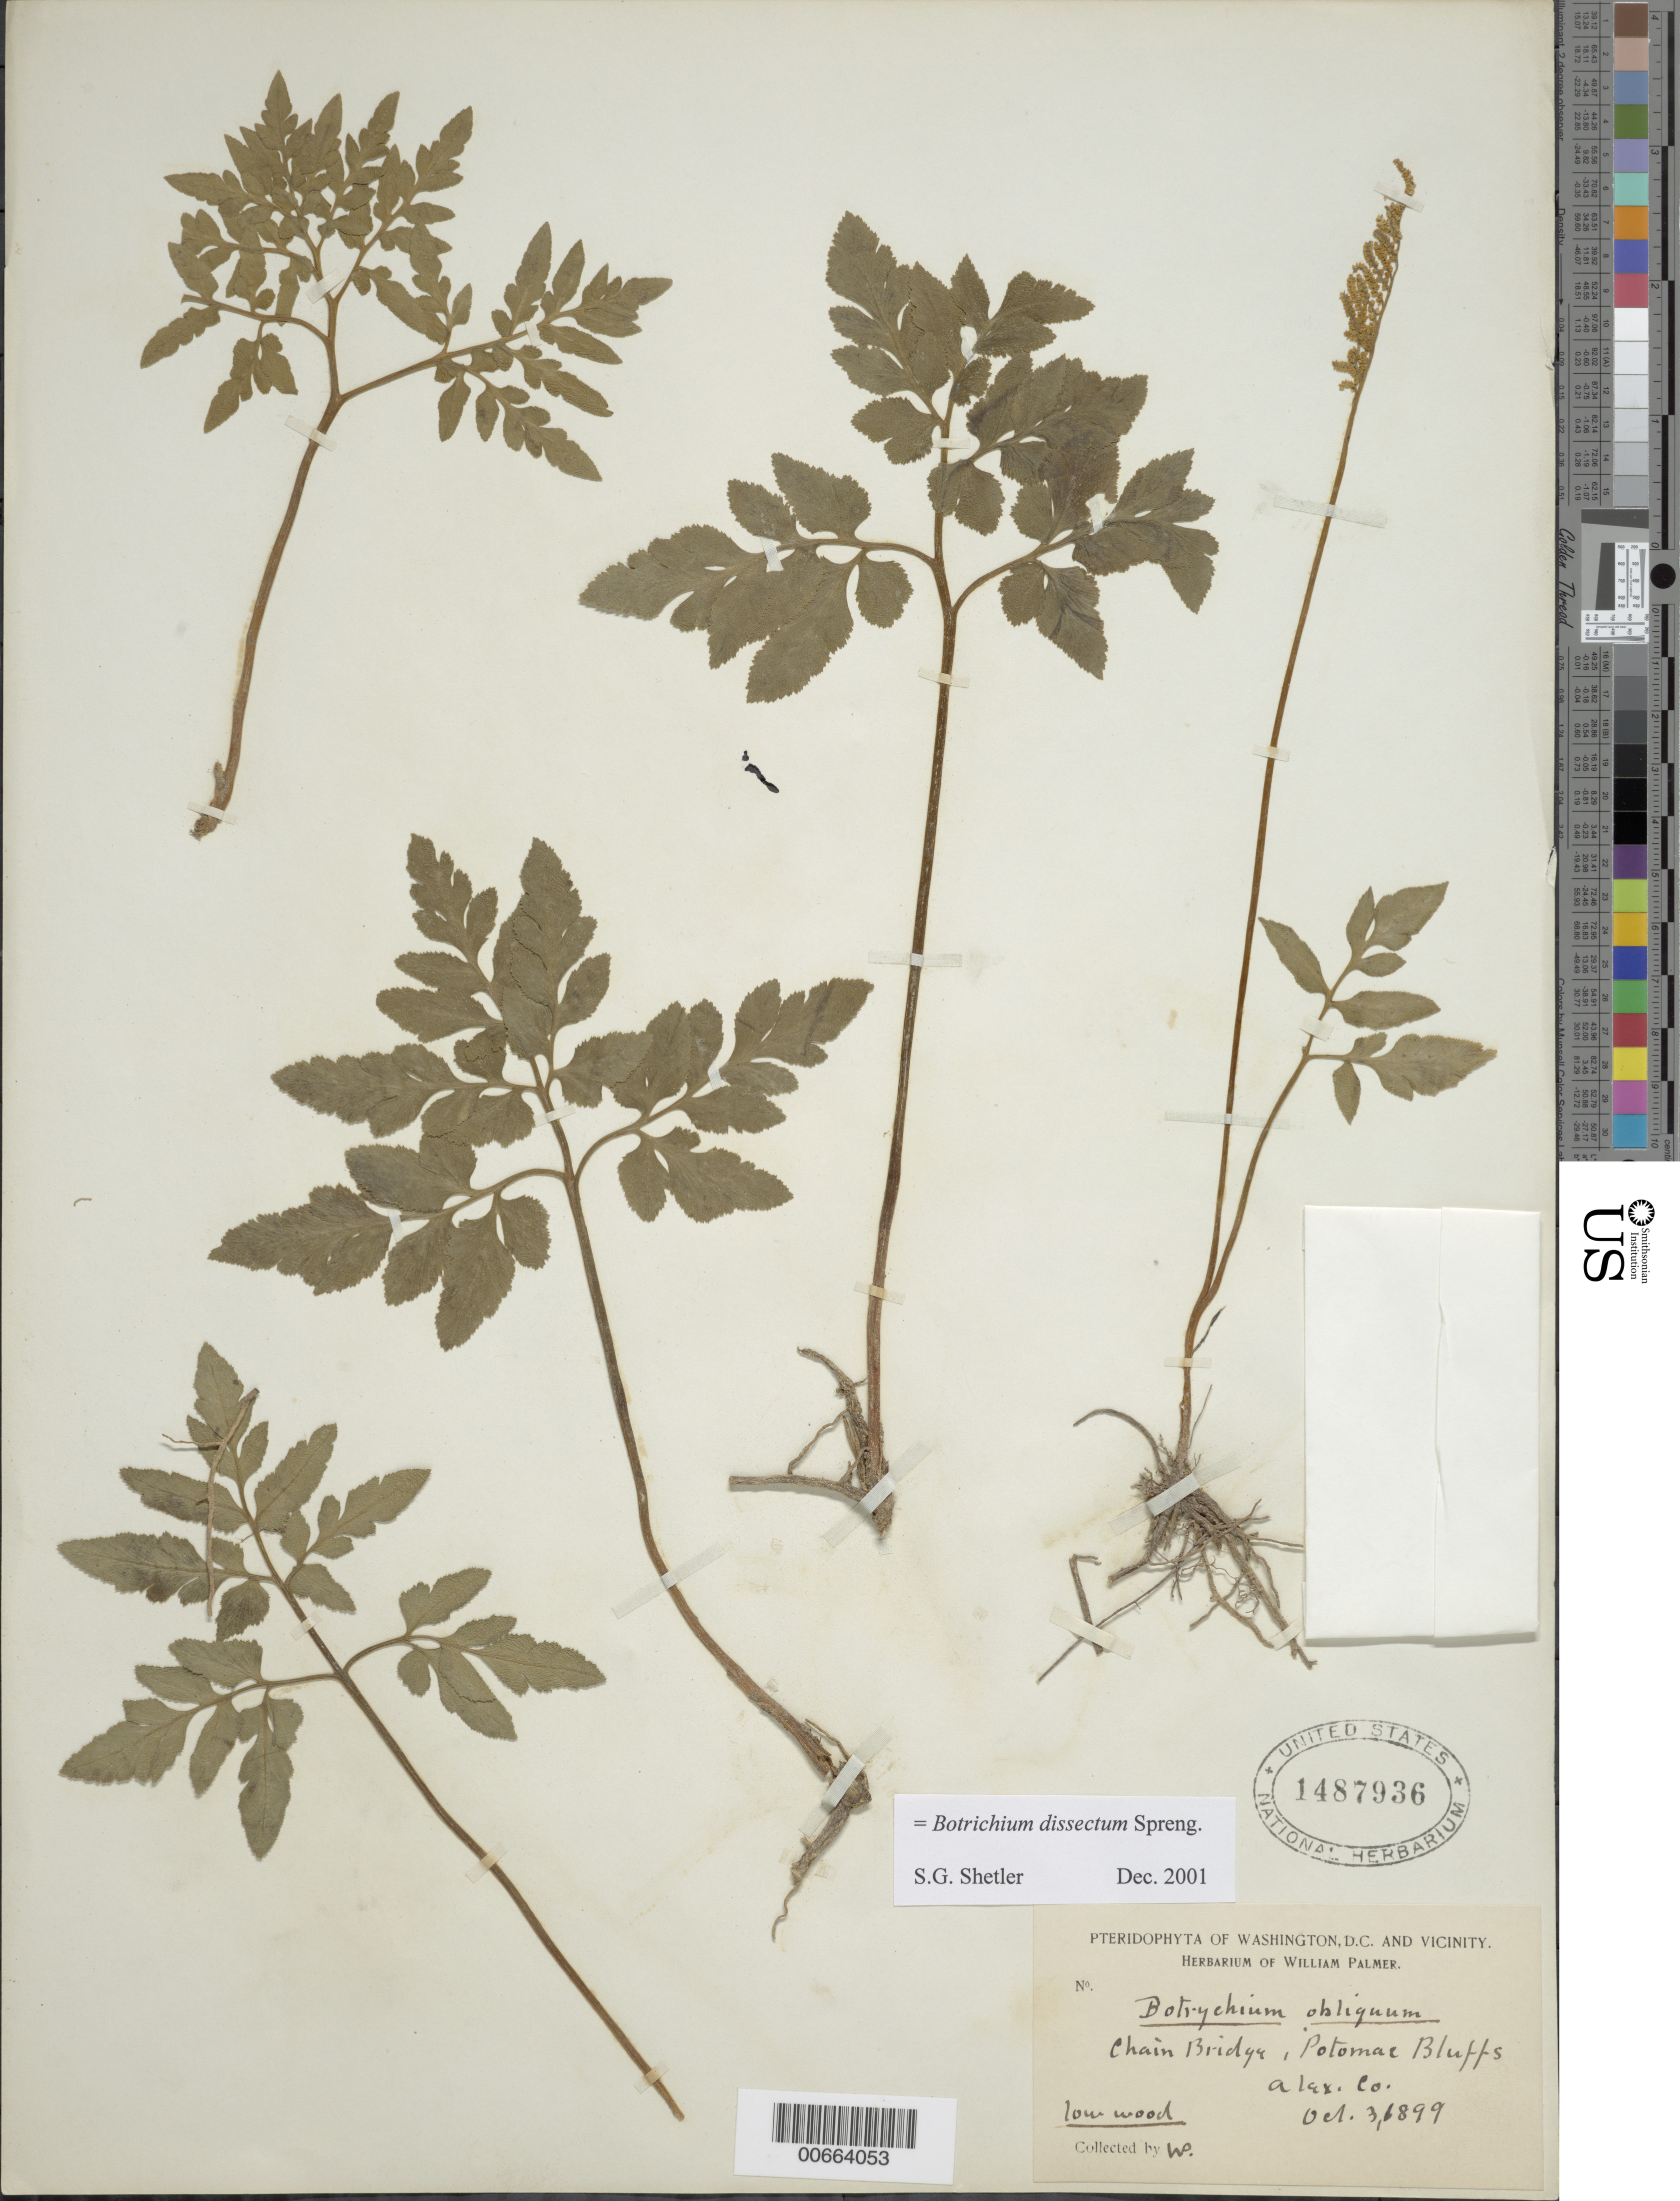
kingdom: Plantae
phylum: Tracheophyta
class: Polypodiopsida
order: Ophioglossales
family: Ophioglossaceae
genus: Botrychium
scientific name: Botrychium dissectum var. obliquum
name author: Clute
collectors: W. Palmer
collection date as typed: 03 Oct 1899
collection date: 1899-10-03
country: United States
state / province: Virginia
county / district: Arlington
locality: Chain Bridge, Potomac Bluffs.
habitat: Low woods.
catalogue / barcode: US 1487936